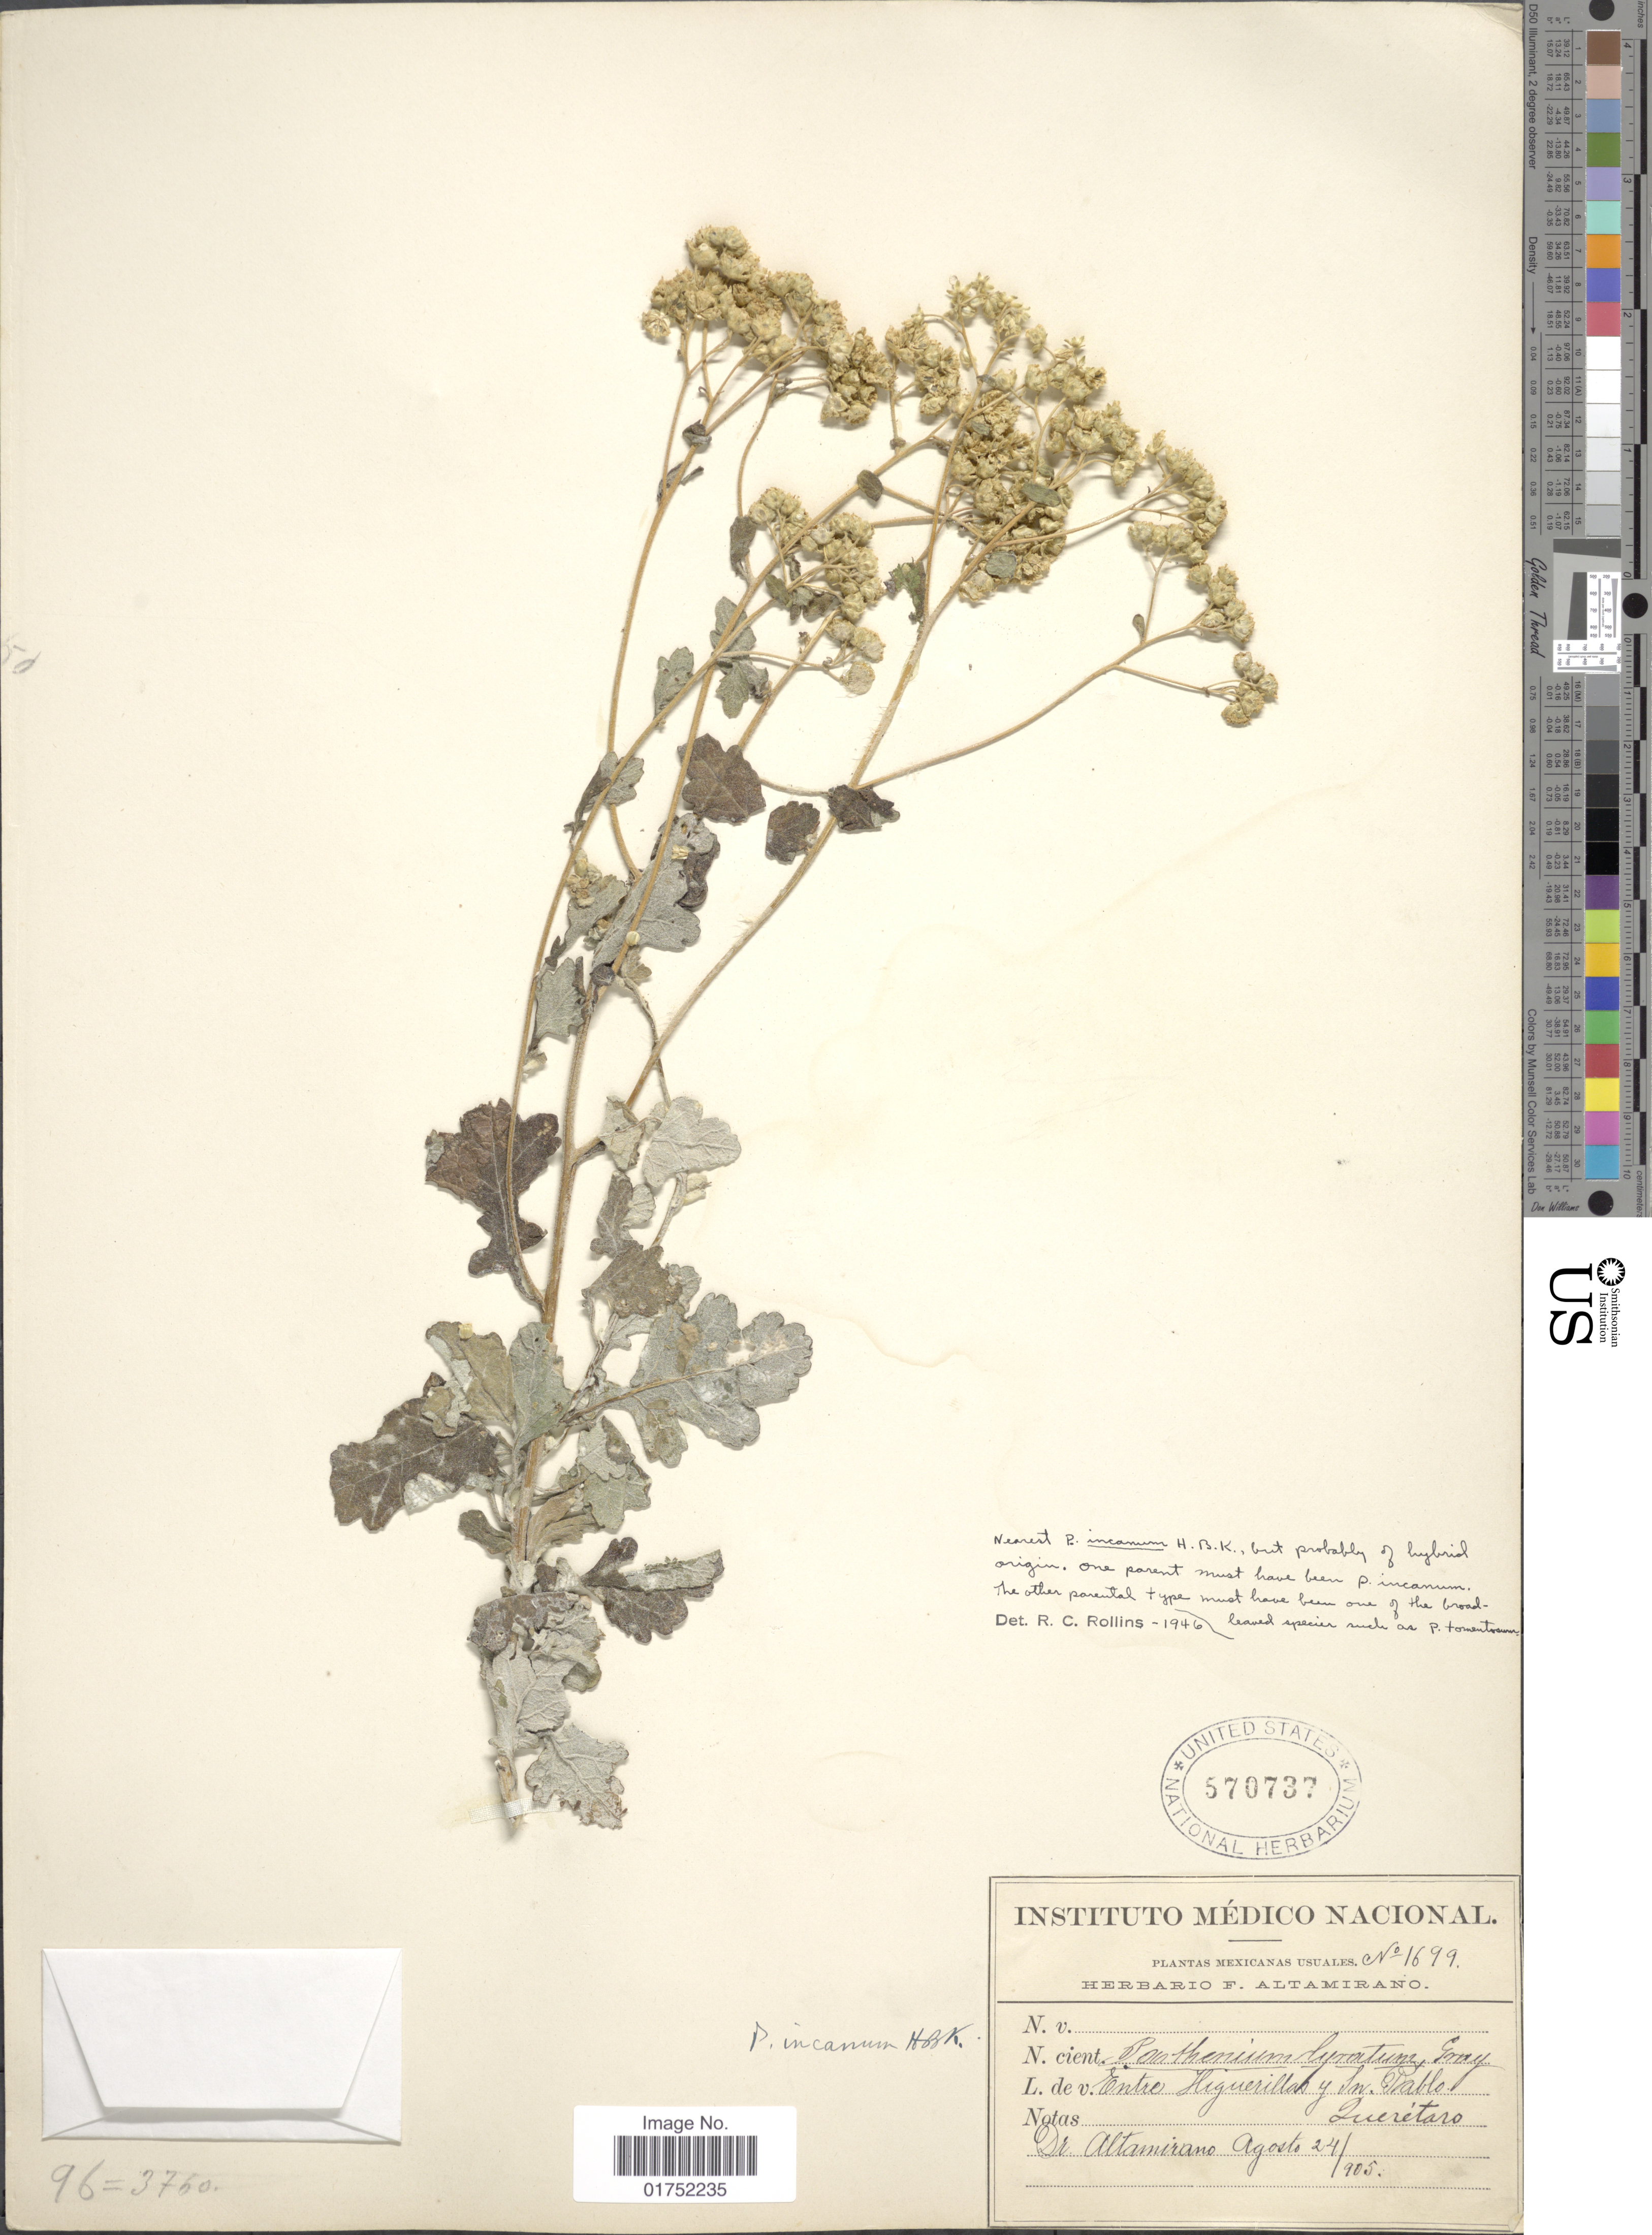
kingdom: Plantae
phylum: Tracheophyta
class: Magnoliopsida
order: Asterales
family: Asteraceae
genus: Parthenium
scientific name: Parthenium incanum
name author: Kunth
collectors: F. Altamirano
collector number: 1699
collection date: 1905-08-24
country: Mexico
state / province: Querétaro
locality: Entre Higuerillas y Sn. Pablo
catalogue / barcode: US 570737